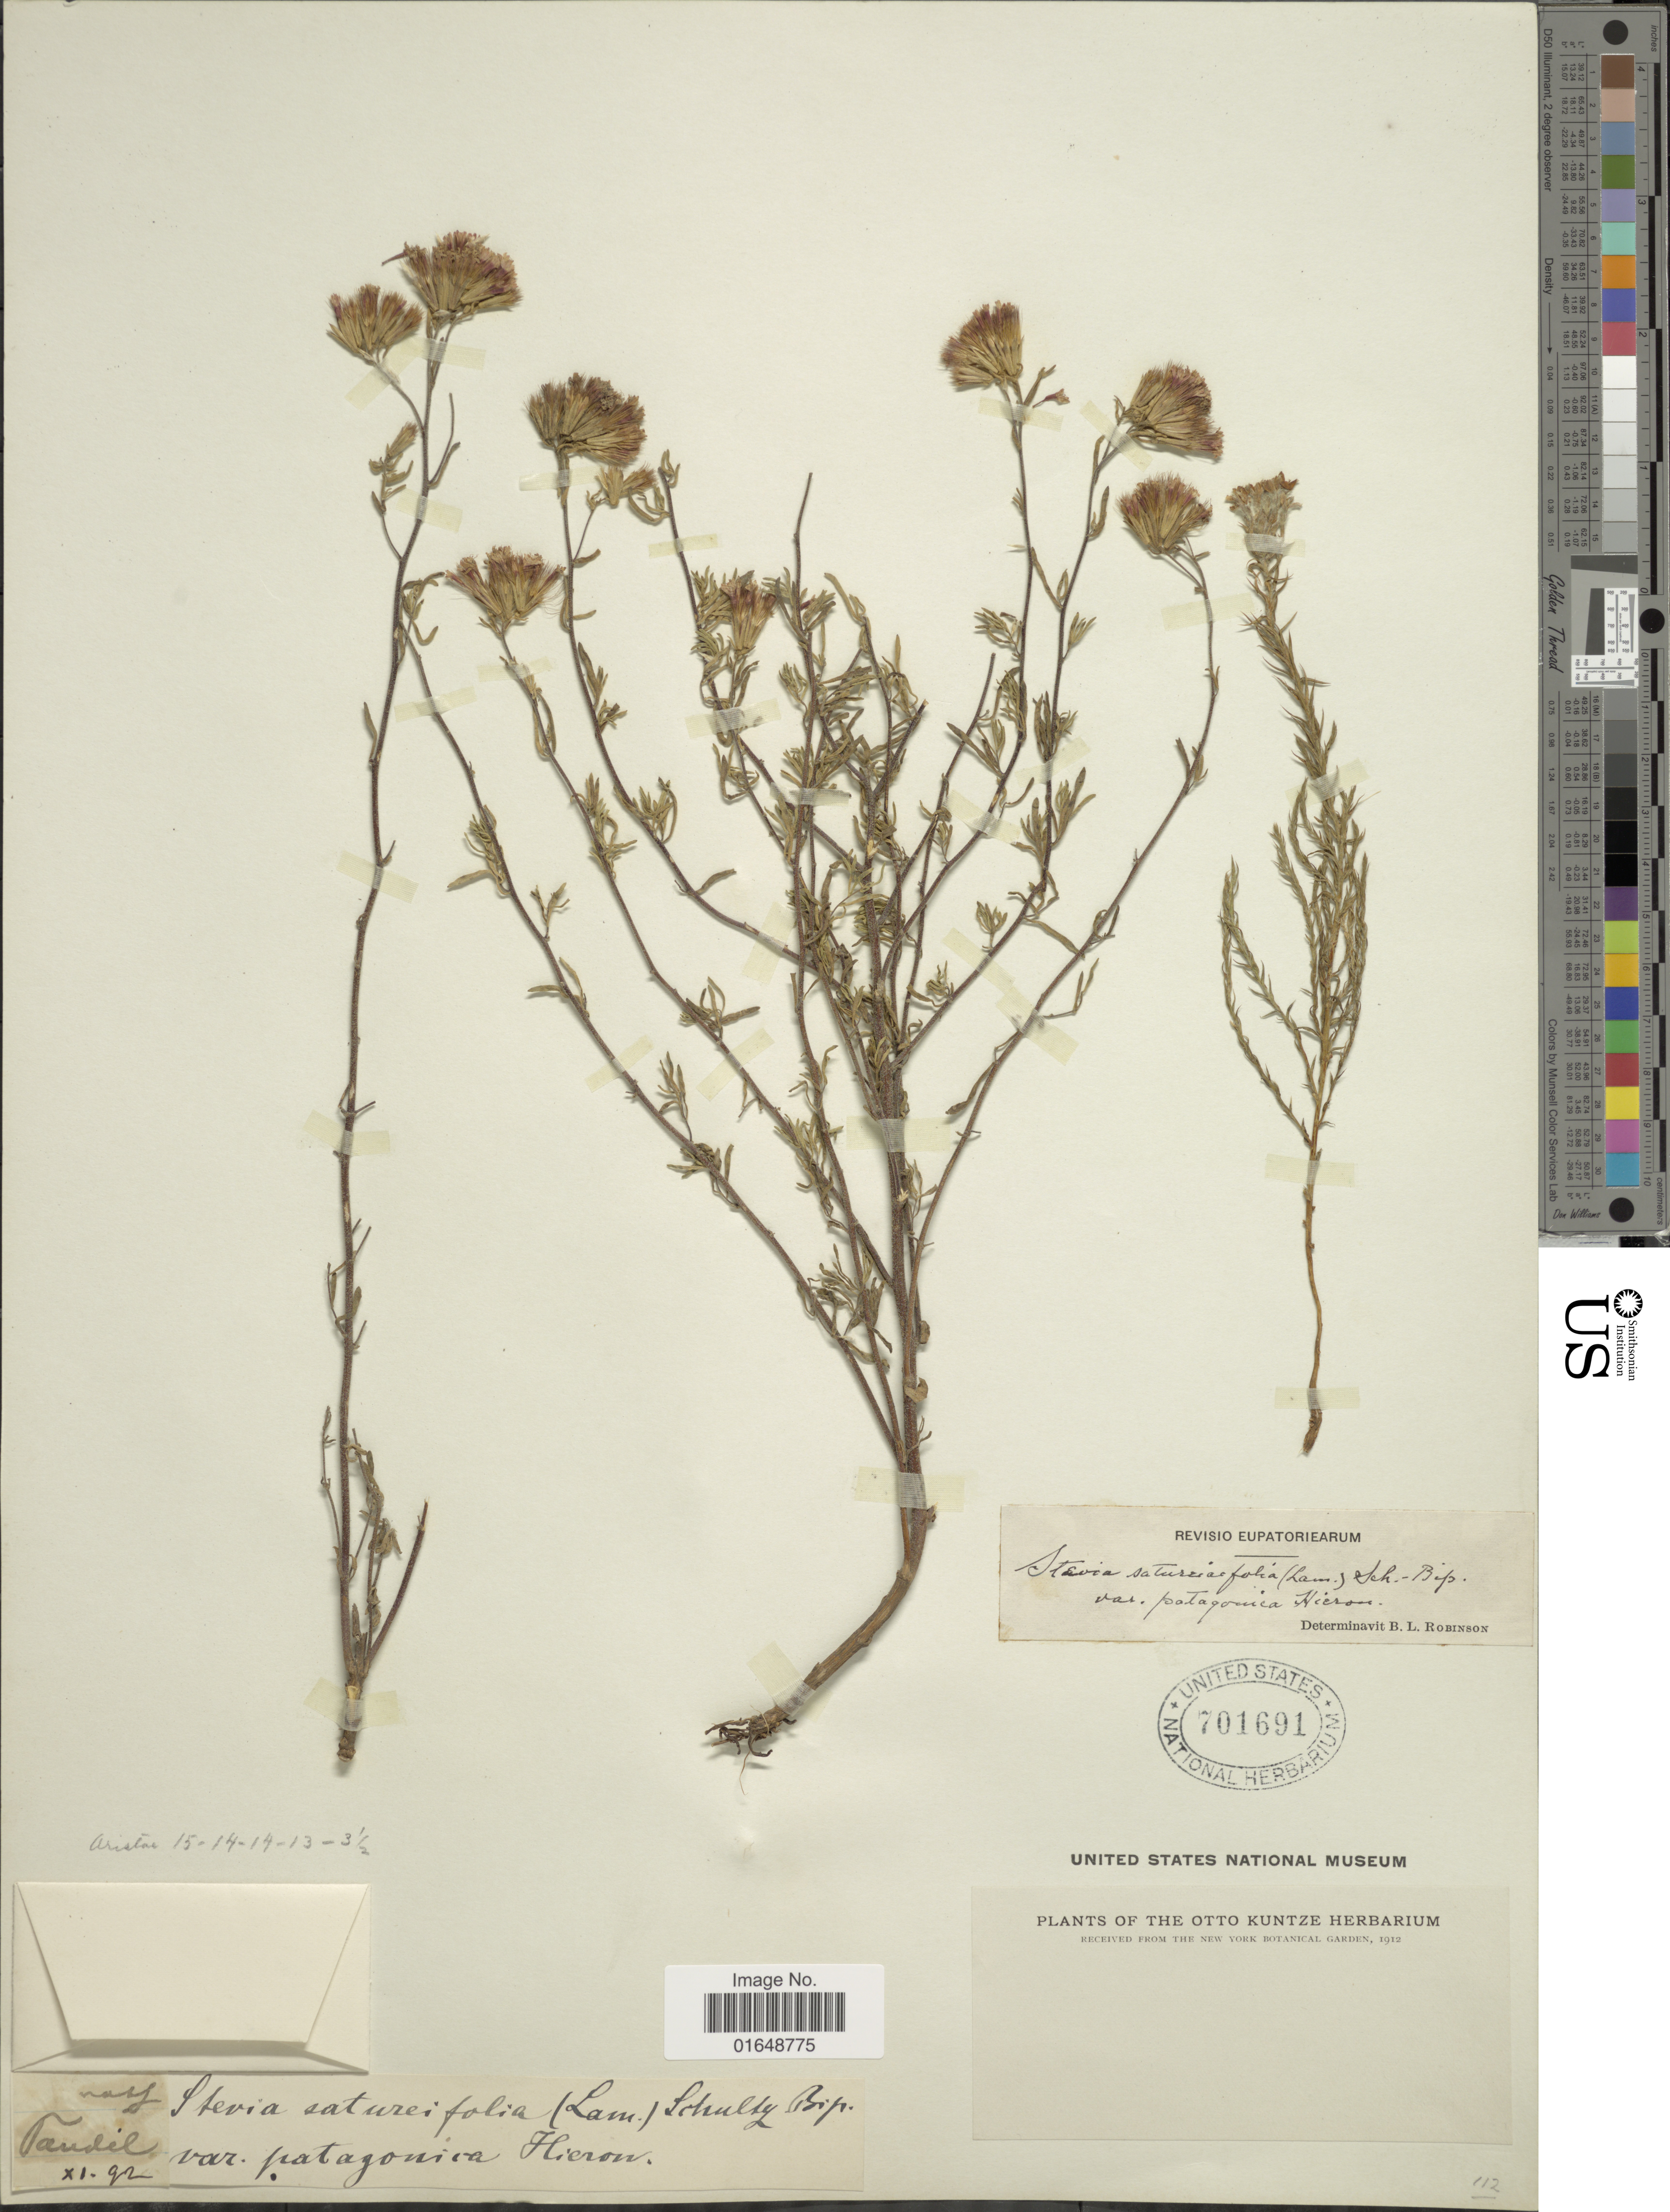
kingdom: Plantae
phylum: Tracheophyta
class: Magnoliopsida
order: Asterales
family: Asteraceae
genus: Stevia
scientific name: Stevia satureifolia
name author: (Lam.) Cav.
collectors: ex herb. Otto Kuntze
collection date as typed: Transcribed d/m/y: /11/92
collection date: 1892-11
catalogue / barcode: US 701691